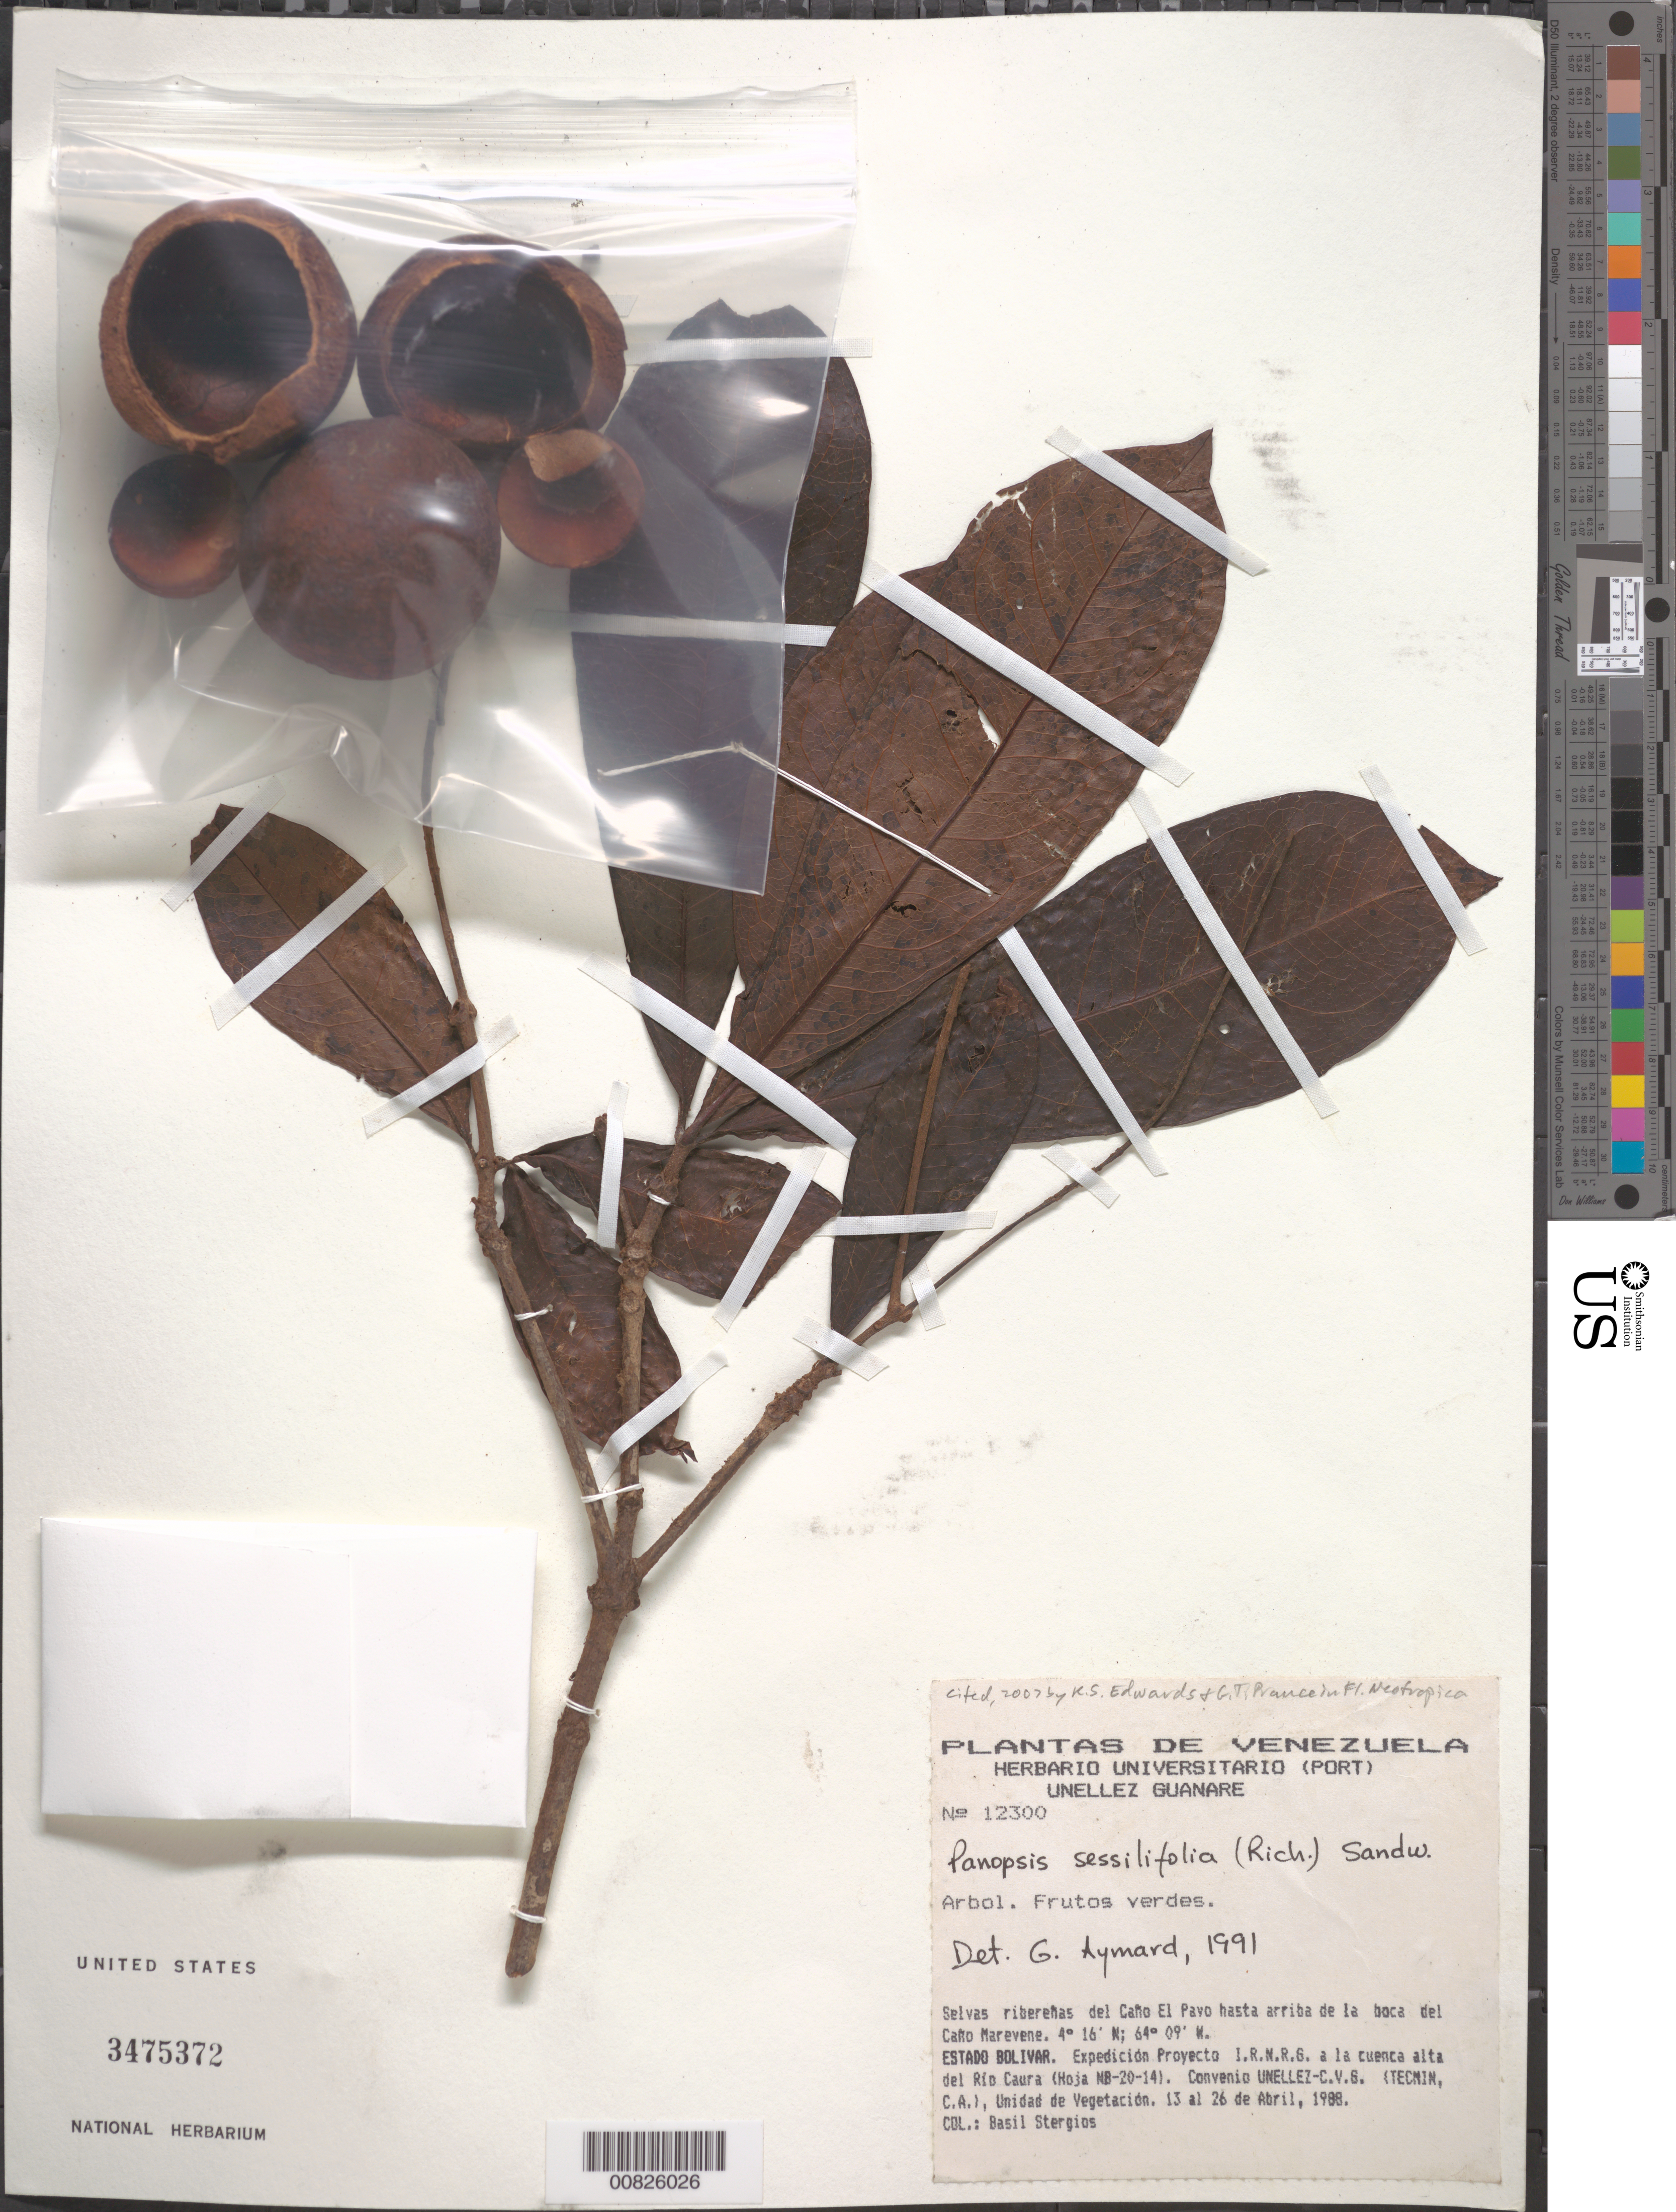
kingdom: Plantae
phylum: Tracheophyta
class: Magnoliopsida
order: Proteales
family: Proteaceae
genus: Panopsis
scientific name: Panopsis sessilifolia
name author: (Rich.) Sandwith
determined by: Aymard C., G. A., (PORT), Univ. Nac. Exp. de los Llanos Ezequiel Zamora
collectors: B. G. Stergios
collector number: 12300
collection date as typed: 13-Apr-88 to 26-Apr-88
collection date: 1988-04-13/1988-04-26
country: Venezuela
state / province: Bolívar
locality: Río Caura, Caño El Pavo, boca del Caño Marevene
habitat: Selvas riberenas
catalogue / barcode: US 3475372